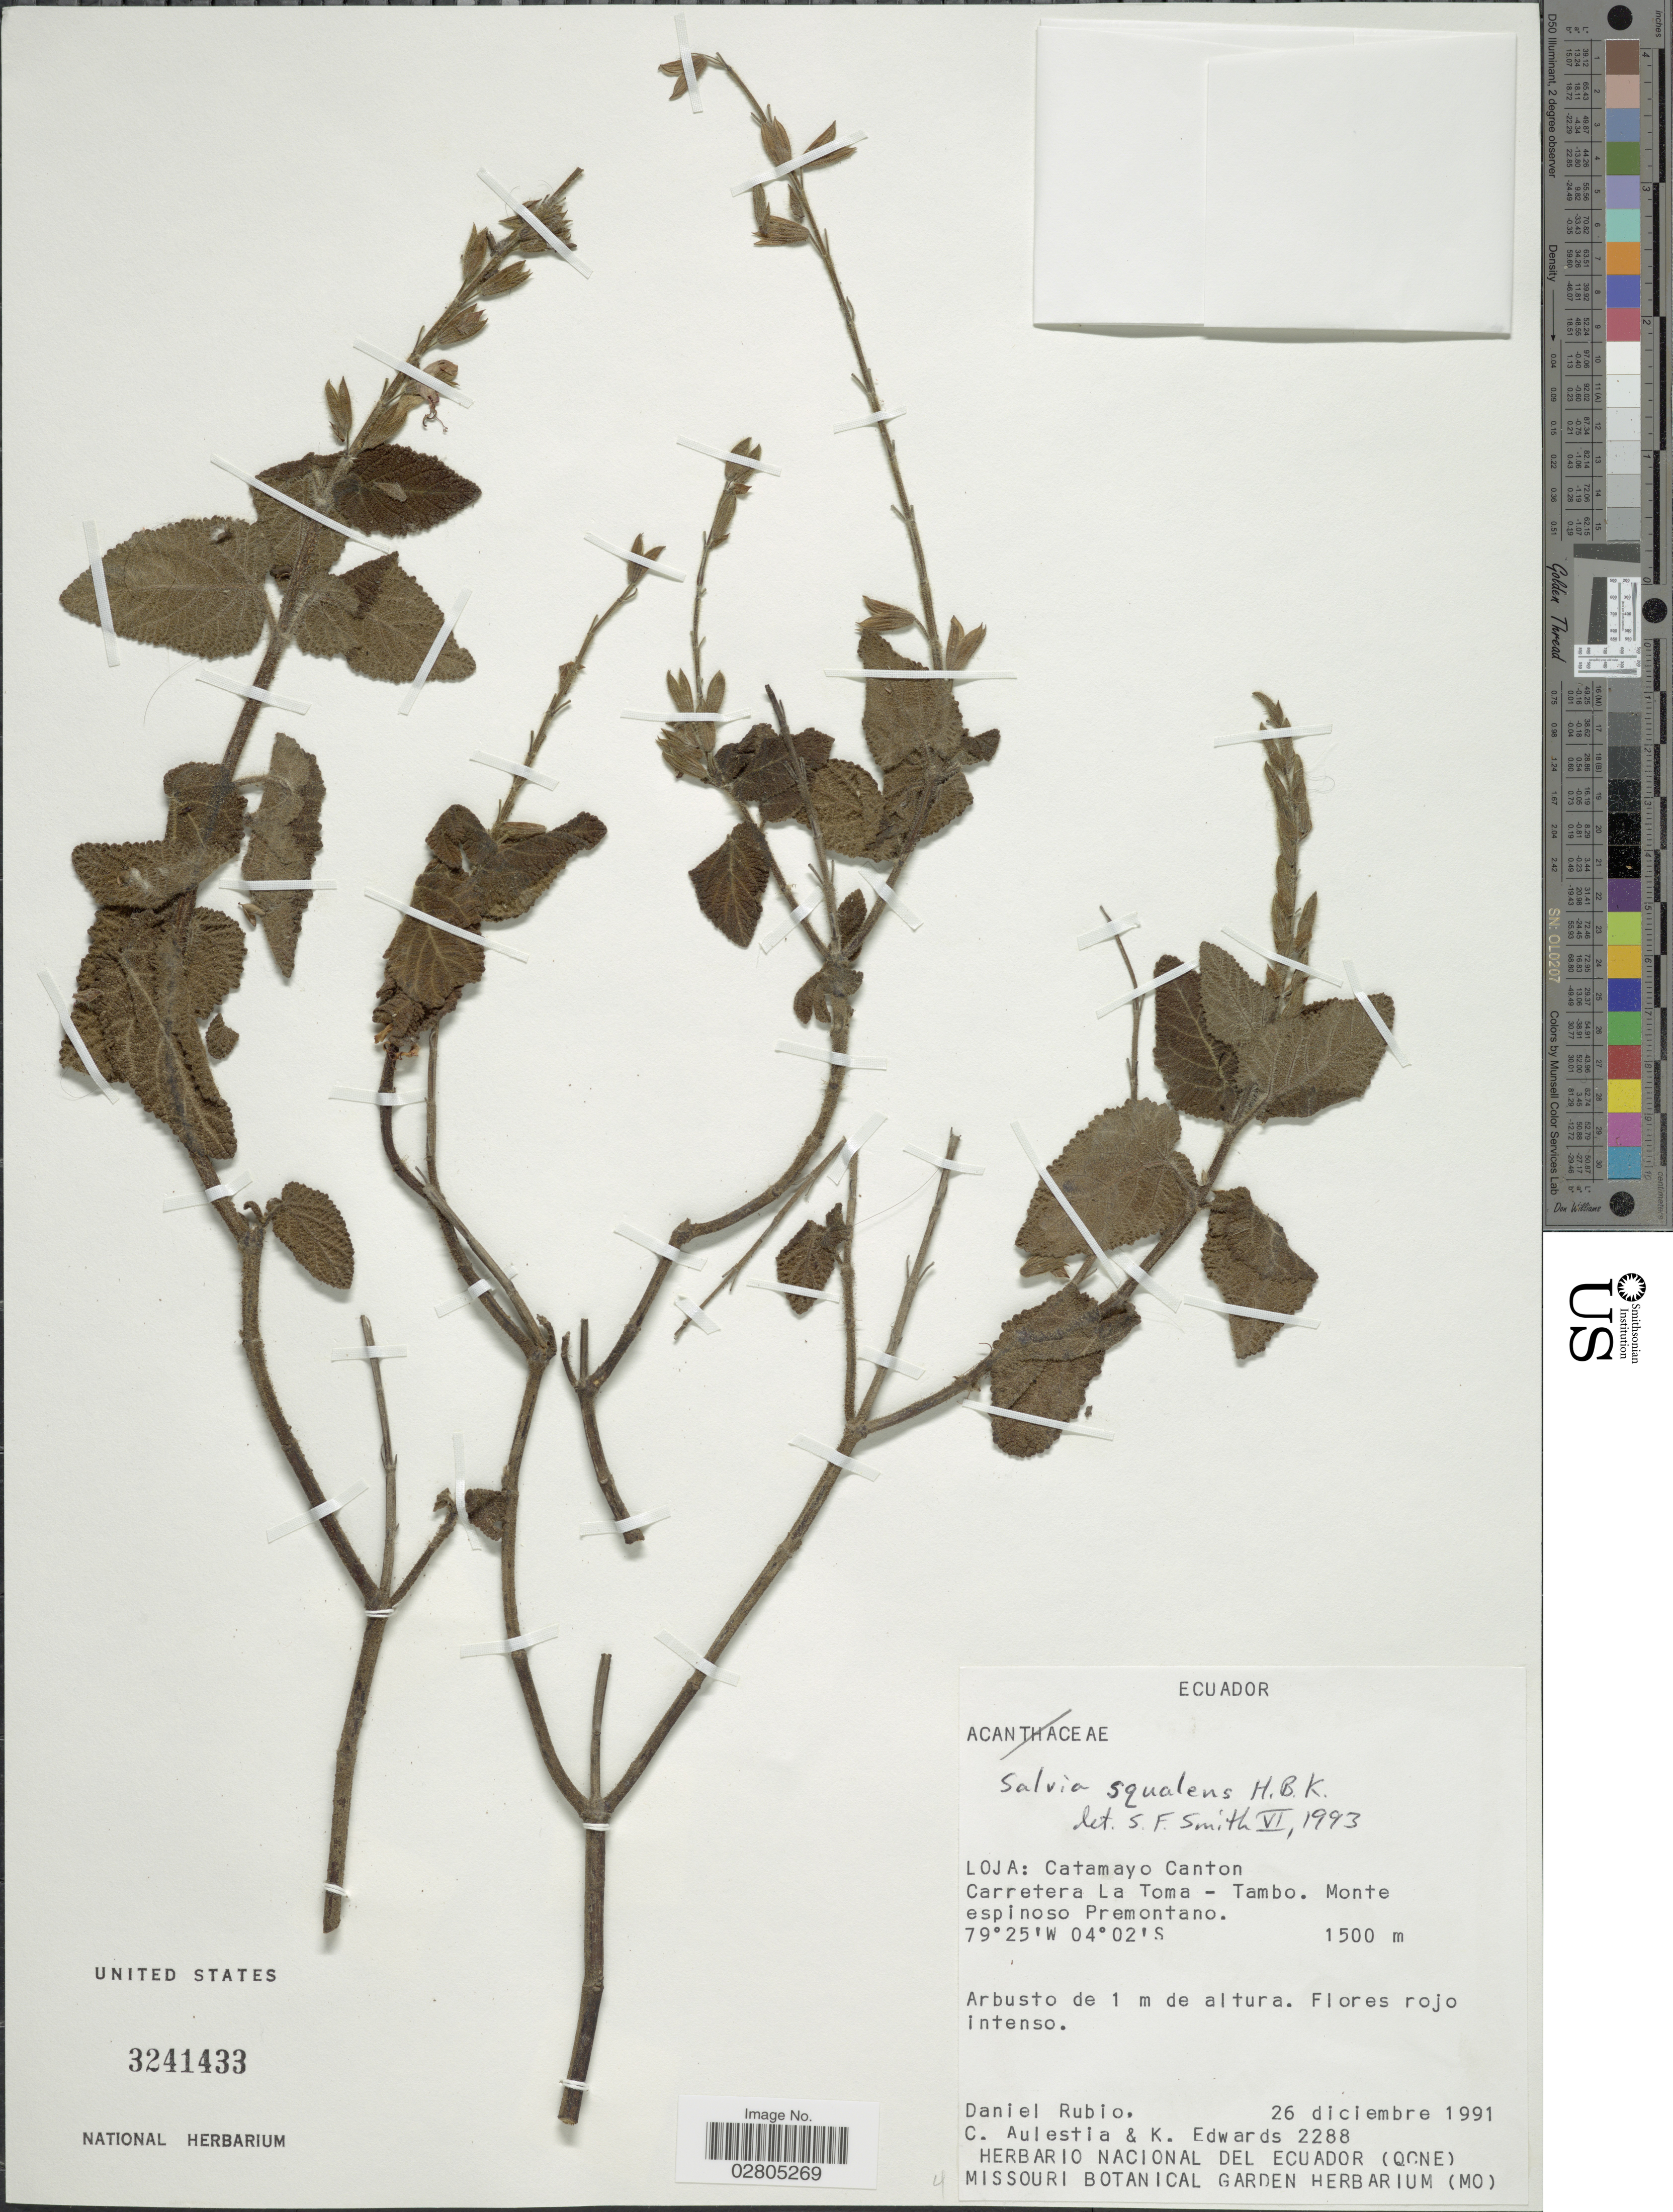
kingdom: Plantae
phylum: Tracheophyta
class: Magnoliopsida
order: Lamiales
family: Lamiaceae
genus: Salvia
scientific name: Salvia squalens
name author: Kunth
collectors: D. Rubio, C. Aulestia & K. S. Edwards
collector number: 2288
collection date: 1991-12-26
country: Ecuador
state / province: Loja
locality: Catamayo Canton, Carretera La Toma-Tambo, Monte espinoso Premontano.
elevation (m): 1500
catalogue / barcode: US 3241433